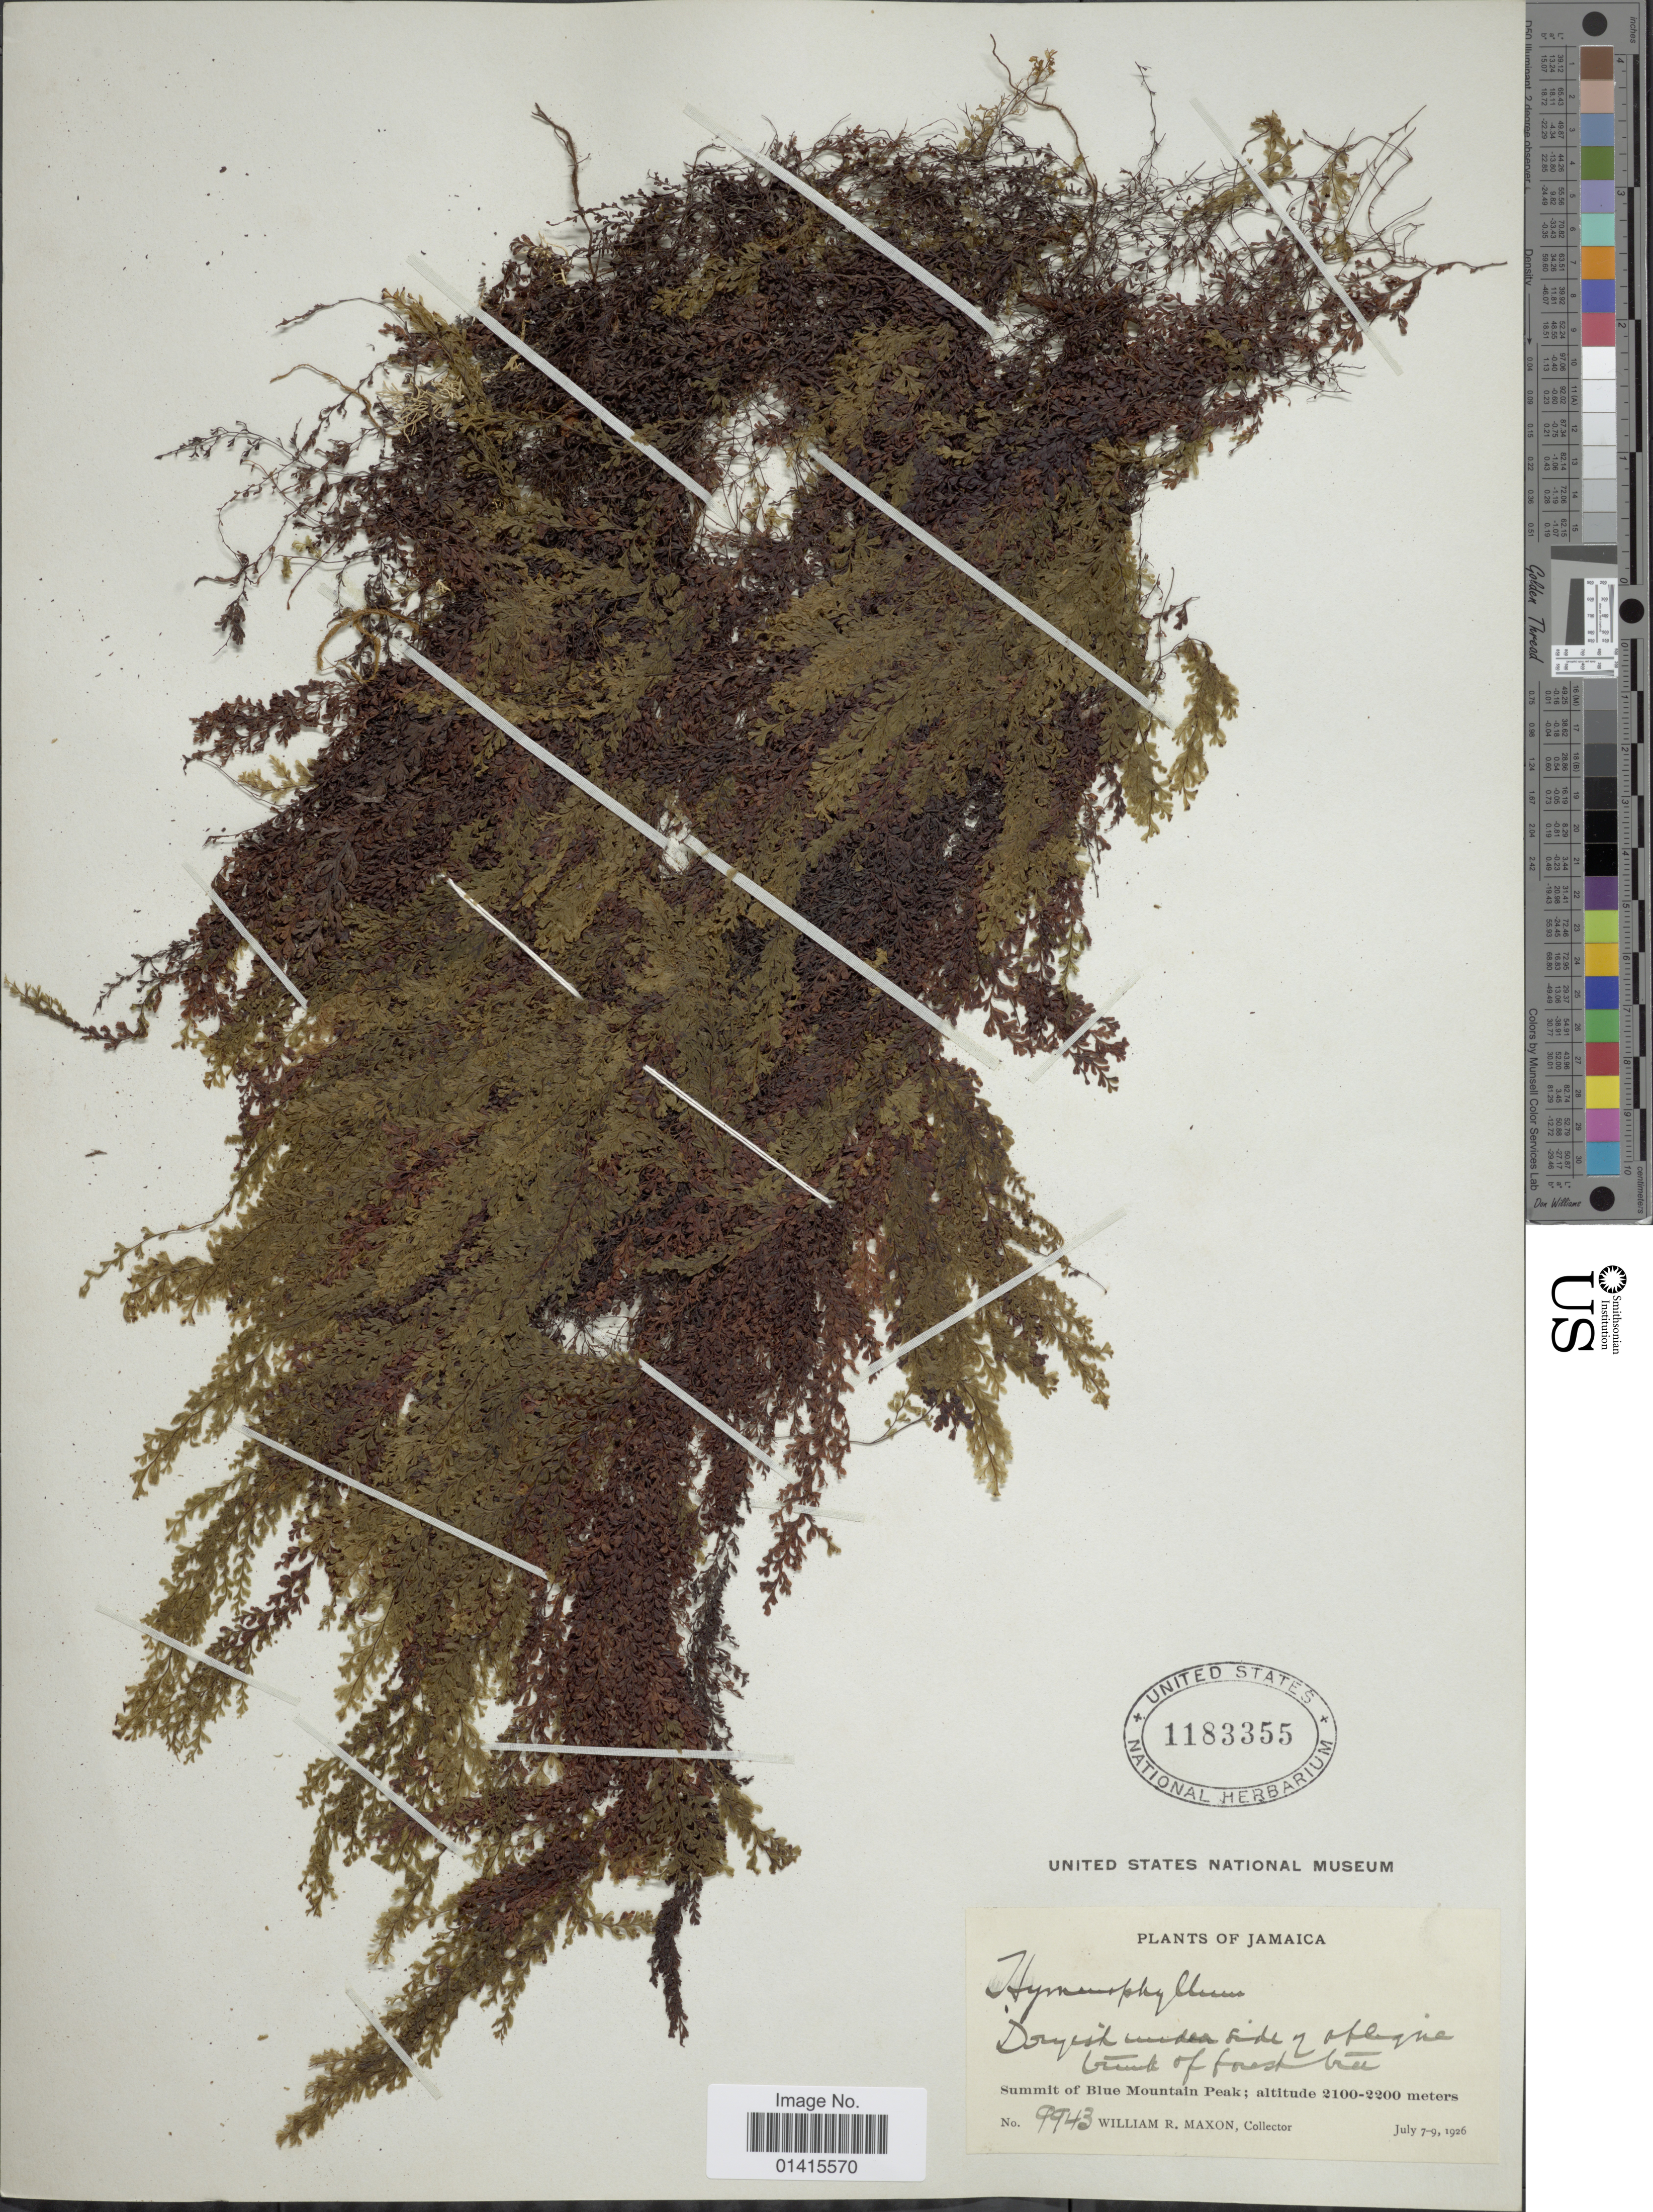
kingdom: Plantae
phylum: Tracheophyta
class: Polypodiopsida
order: Hymenophyllales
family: Hymenophyllaceae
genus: Hymenophyllum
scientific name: Hymenophyllum undulatum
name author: (Sw.) Sw.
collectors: W. R. Maxon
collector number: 9943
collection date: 1926-07-07/1926-07-09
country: Jamaica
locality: Summit of Blue Mountain Peak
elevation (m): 2100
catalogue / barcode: US 1183355